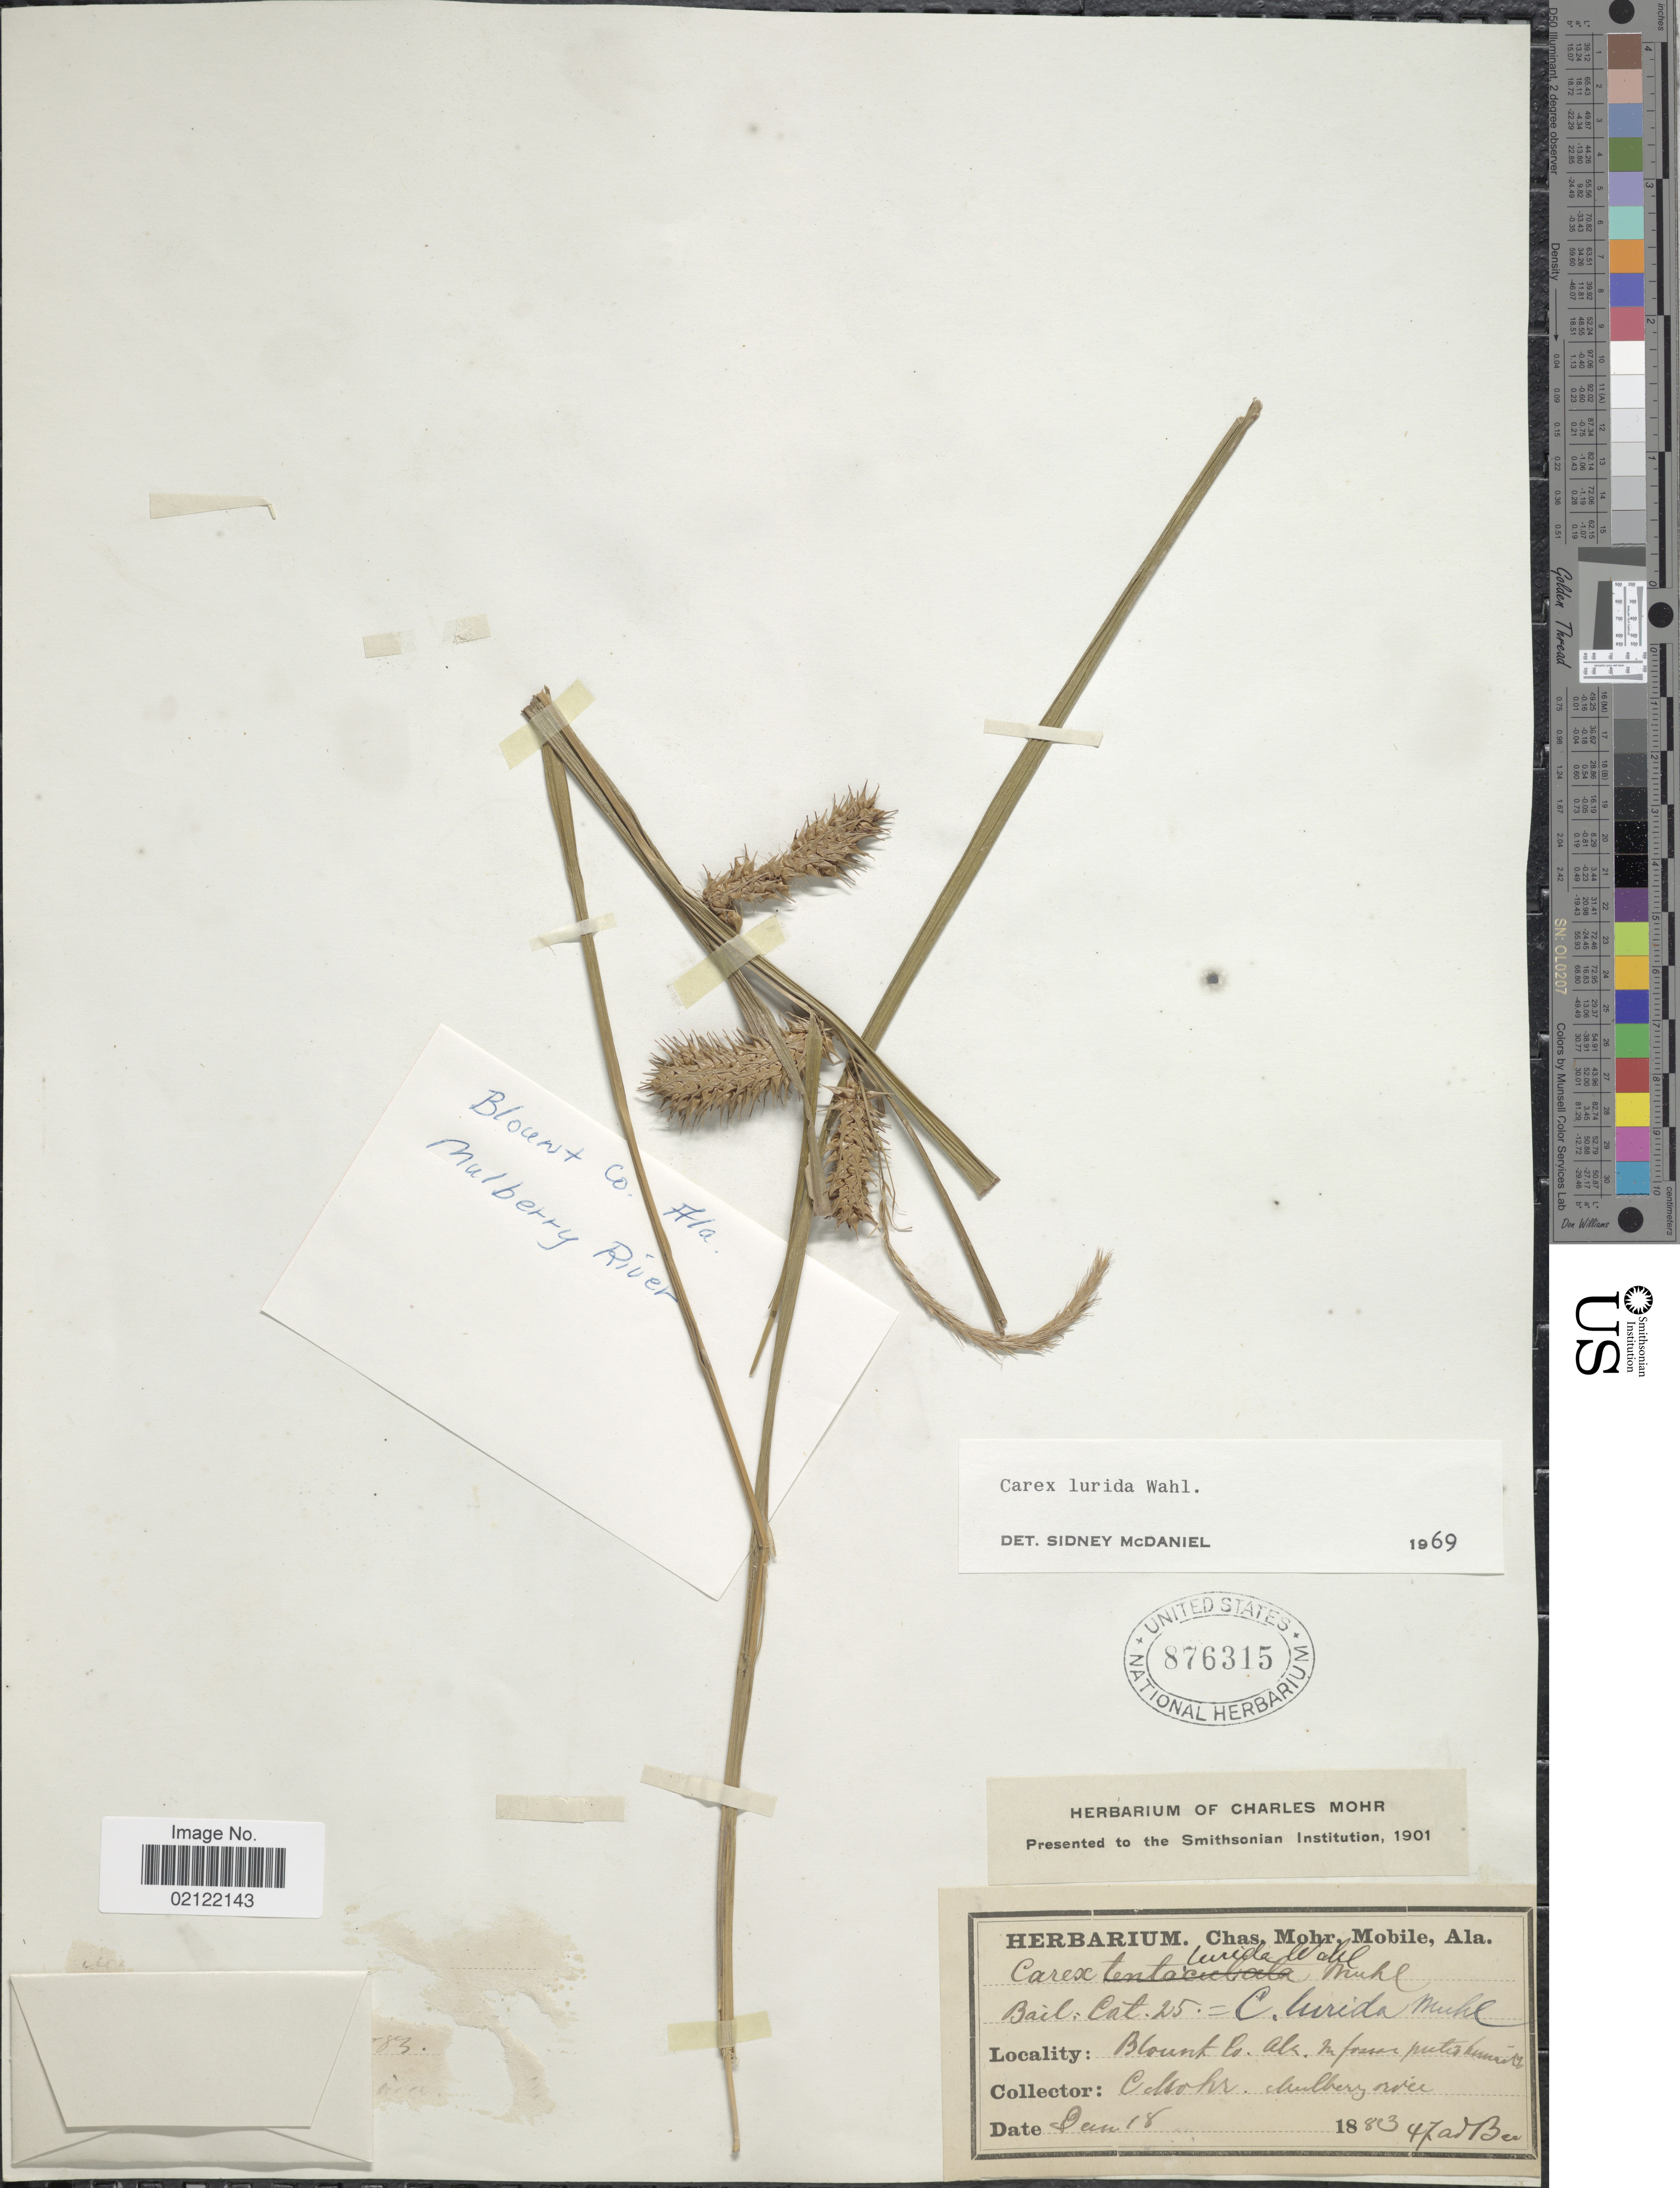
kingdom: Plantae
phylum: Tracheophyta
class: Liliopsida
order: Poales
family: Cyperaceae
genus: Carex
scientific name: Carex lurida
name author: Wahlenb.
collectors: C. T. Mohr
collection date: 1883-01-18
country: United States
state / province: Alabama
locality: Blount Co.,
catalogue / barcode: US 876315